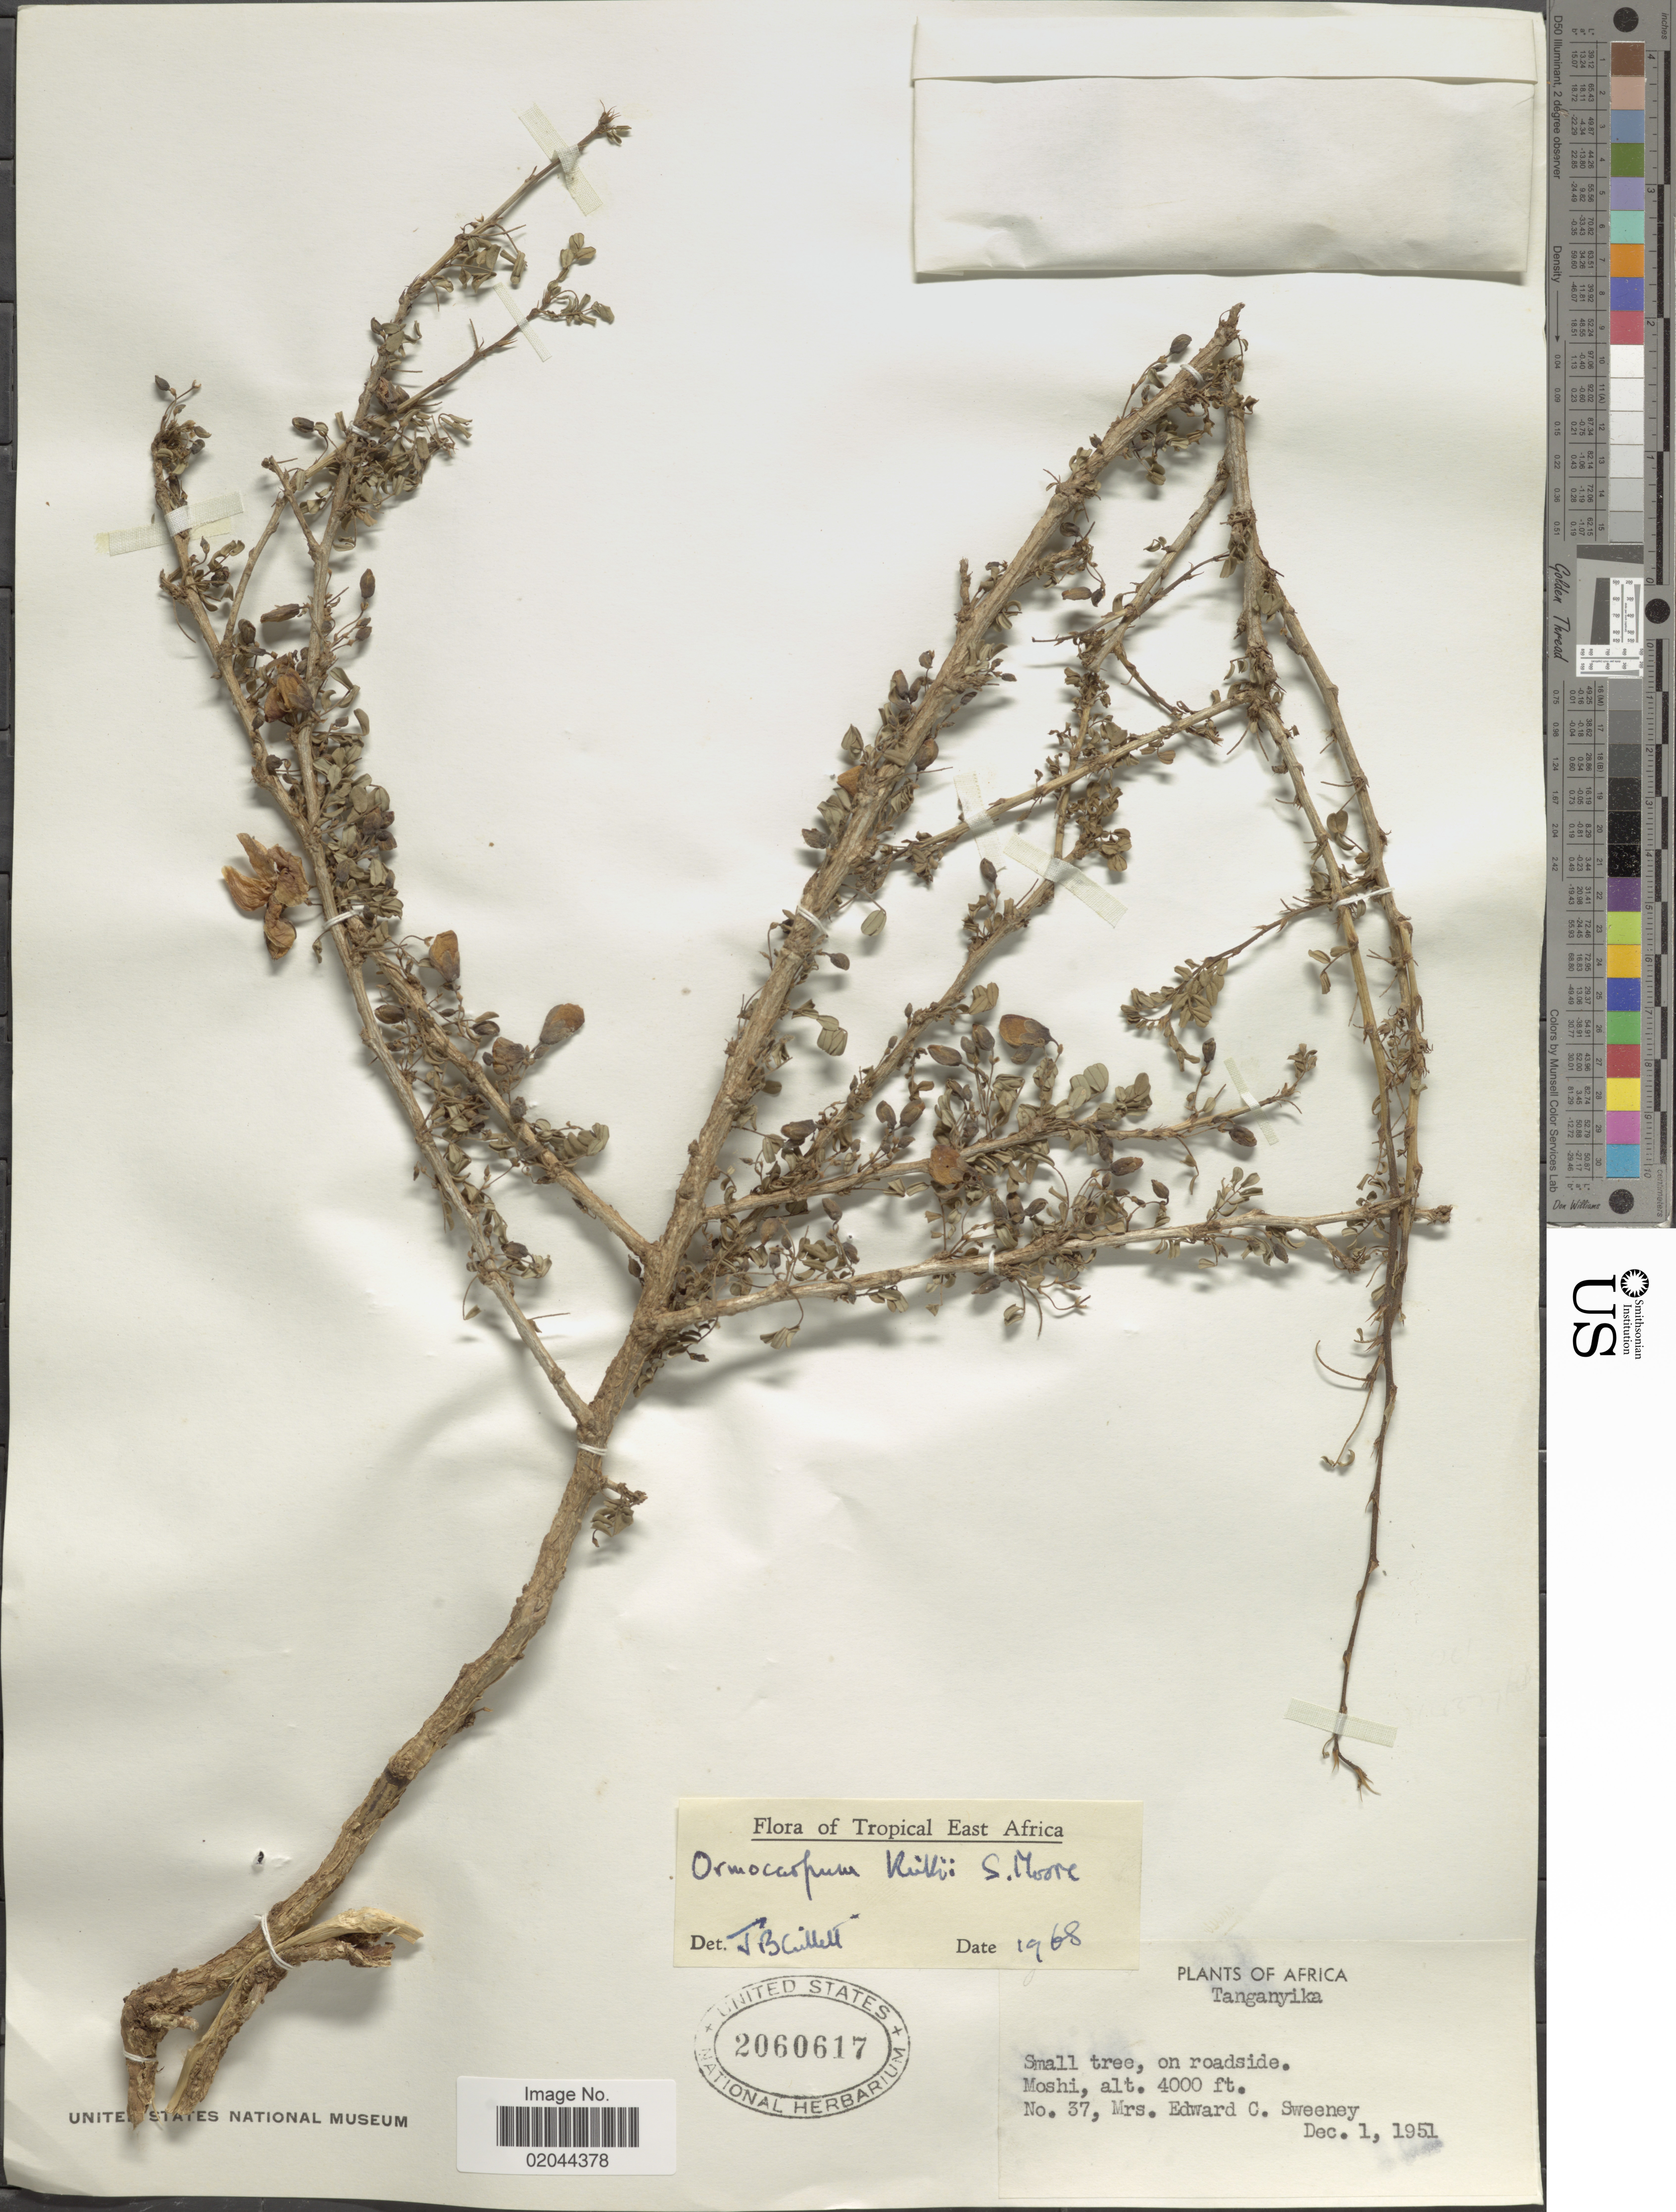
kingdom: Plantae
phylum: Tracheophyta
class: Magnoliopsida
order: Fabales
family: Fabaceae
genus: Ormocarpum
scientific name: Ormocarpum kirkii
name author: S. Moore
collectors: E. Sweeney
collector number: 37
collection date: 1951-12-01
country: Tanzania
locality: Tropical East Africa, Tanganyika, on roadside, Moshi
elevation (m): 1219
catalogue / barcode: US 2060617